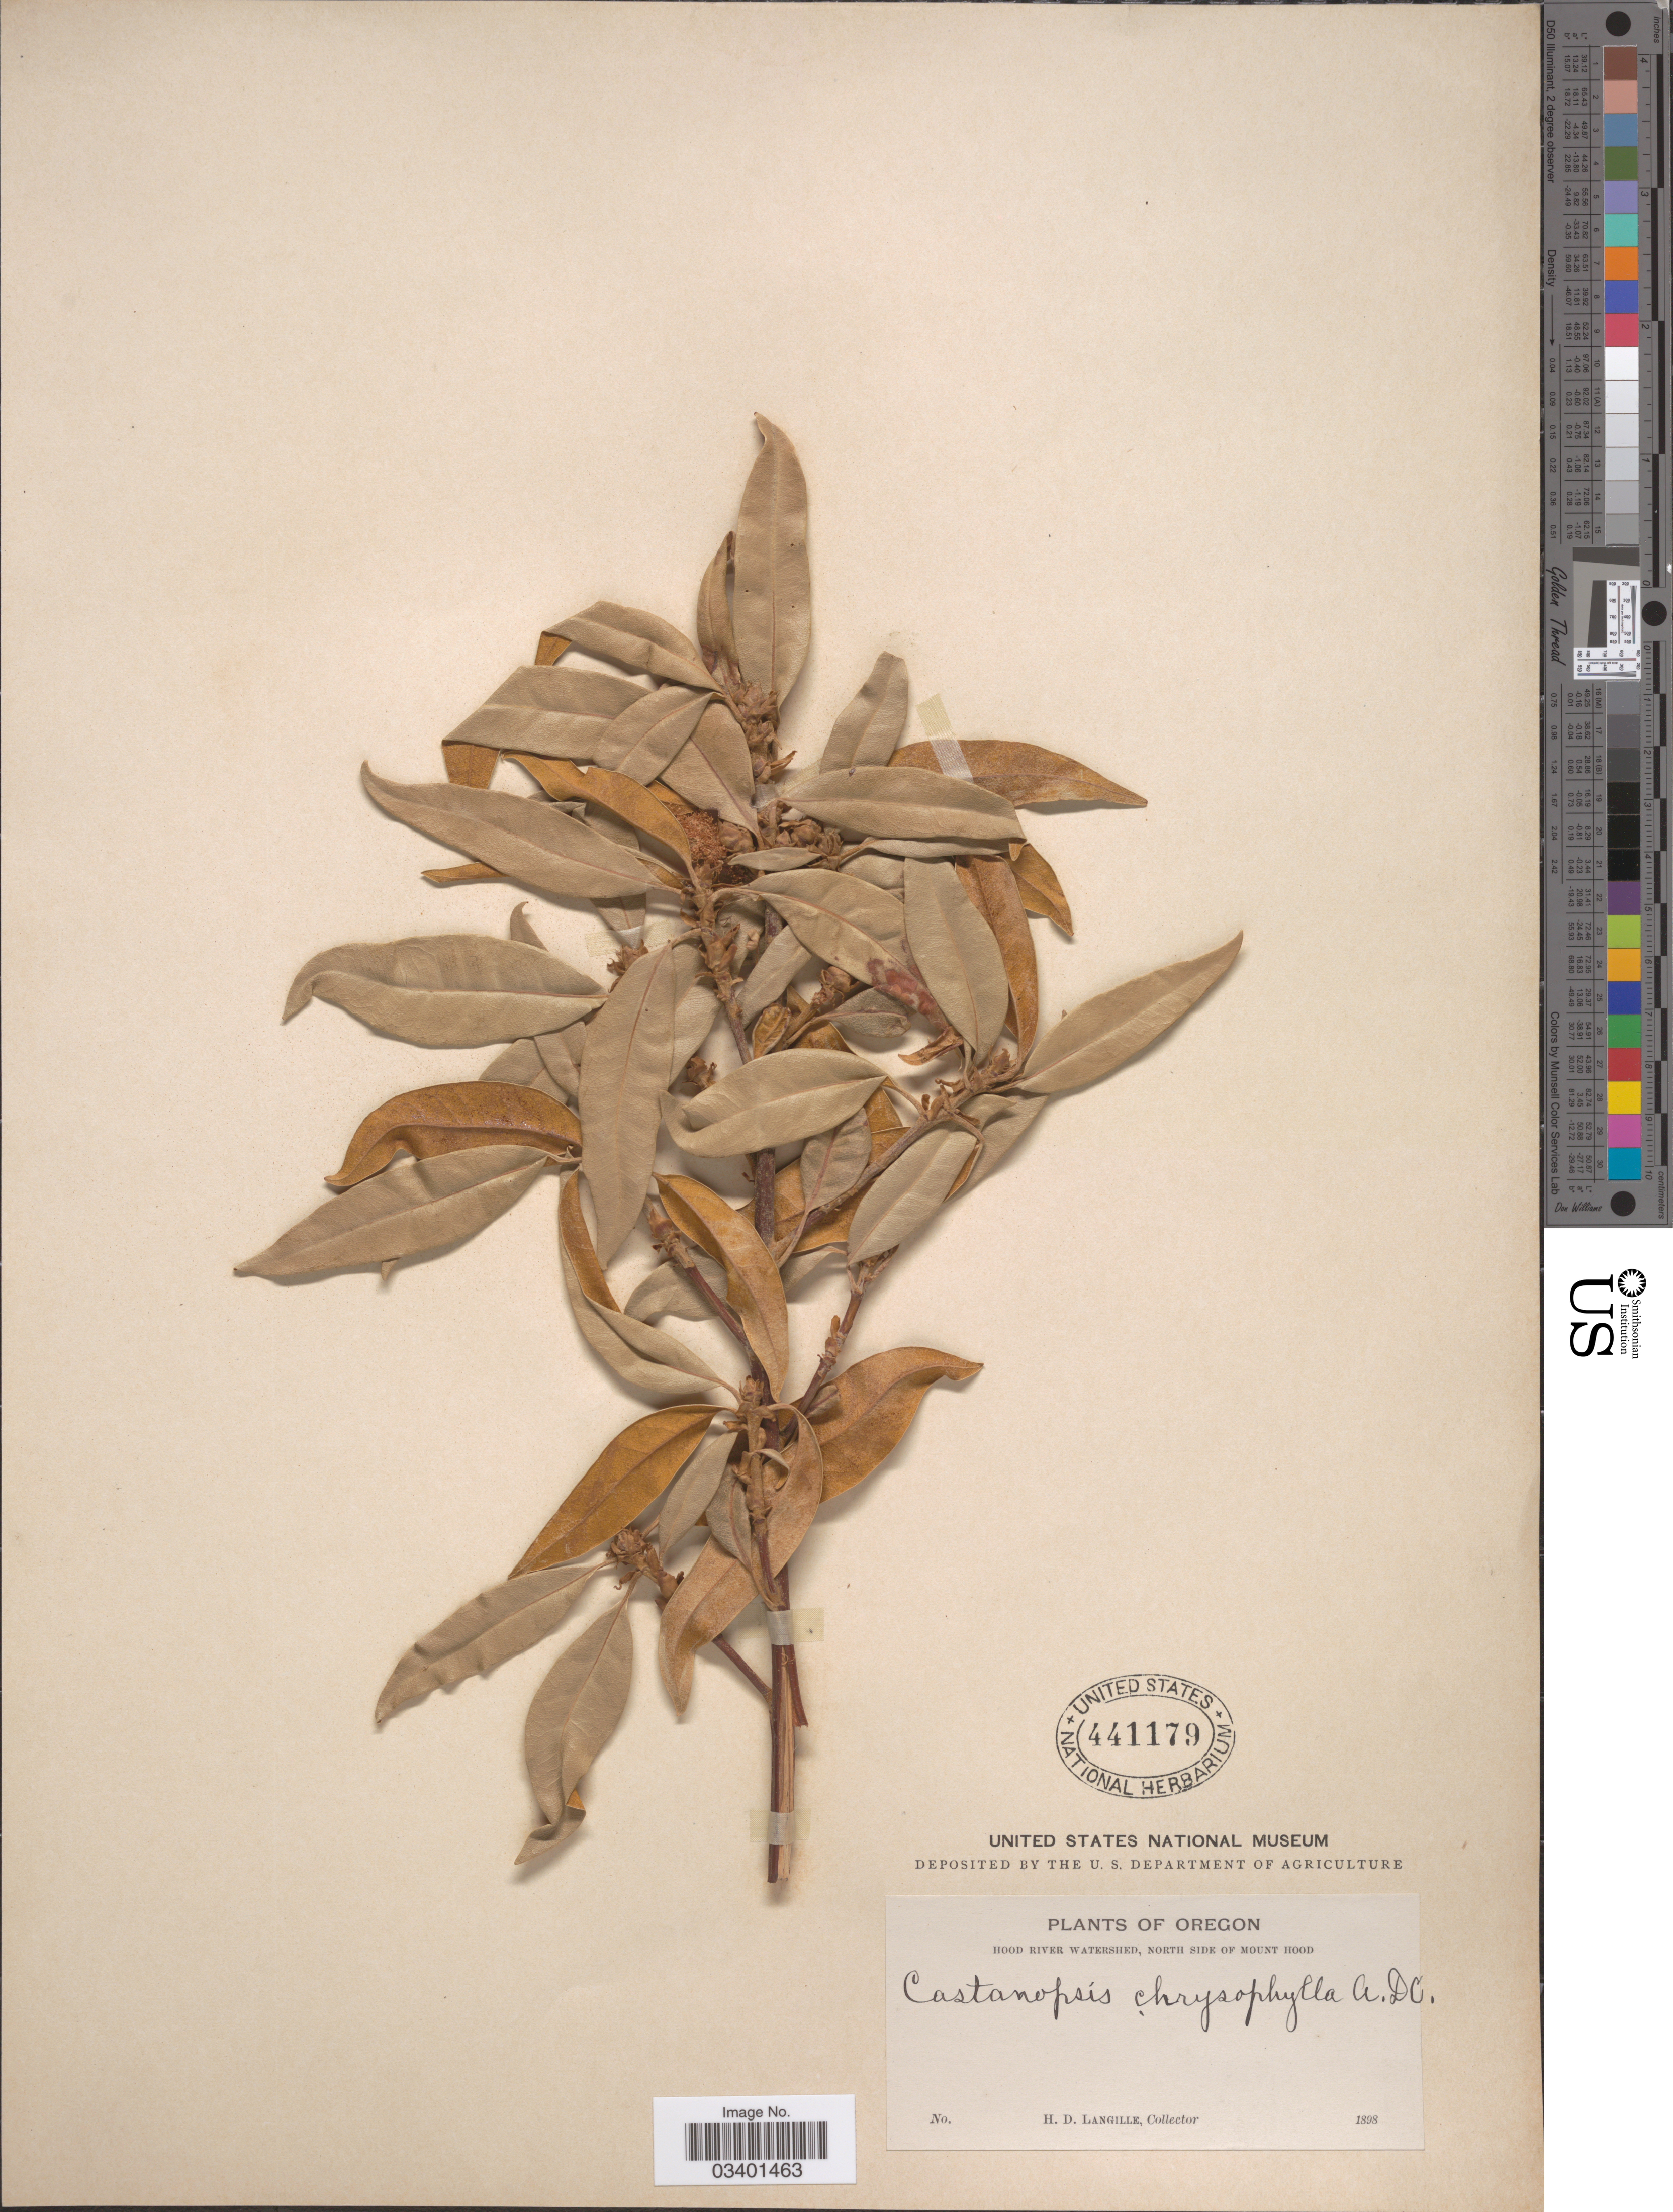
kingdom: Plantae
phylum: Tracheophyta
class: Magnoliopsida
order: Fagales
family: Fagaceae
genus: Chrysolepis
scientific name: Chrysolepis chrysophylla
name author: (Douglas ex Hook.) Hjelmq.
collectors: H. Langille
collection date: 1898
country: United States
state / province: Oregon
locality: Hood River Watershed, North side of Mount Hood.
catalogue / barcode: US 441179